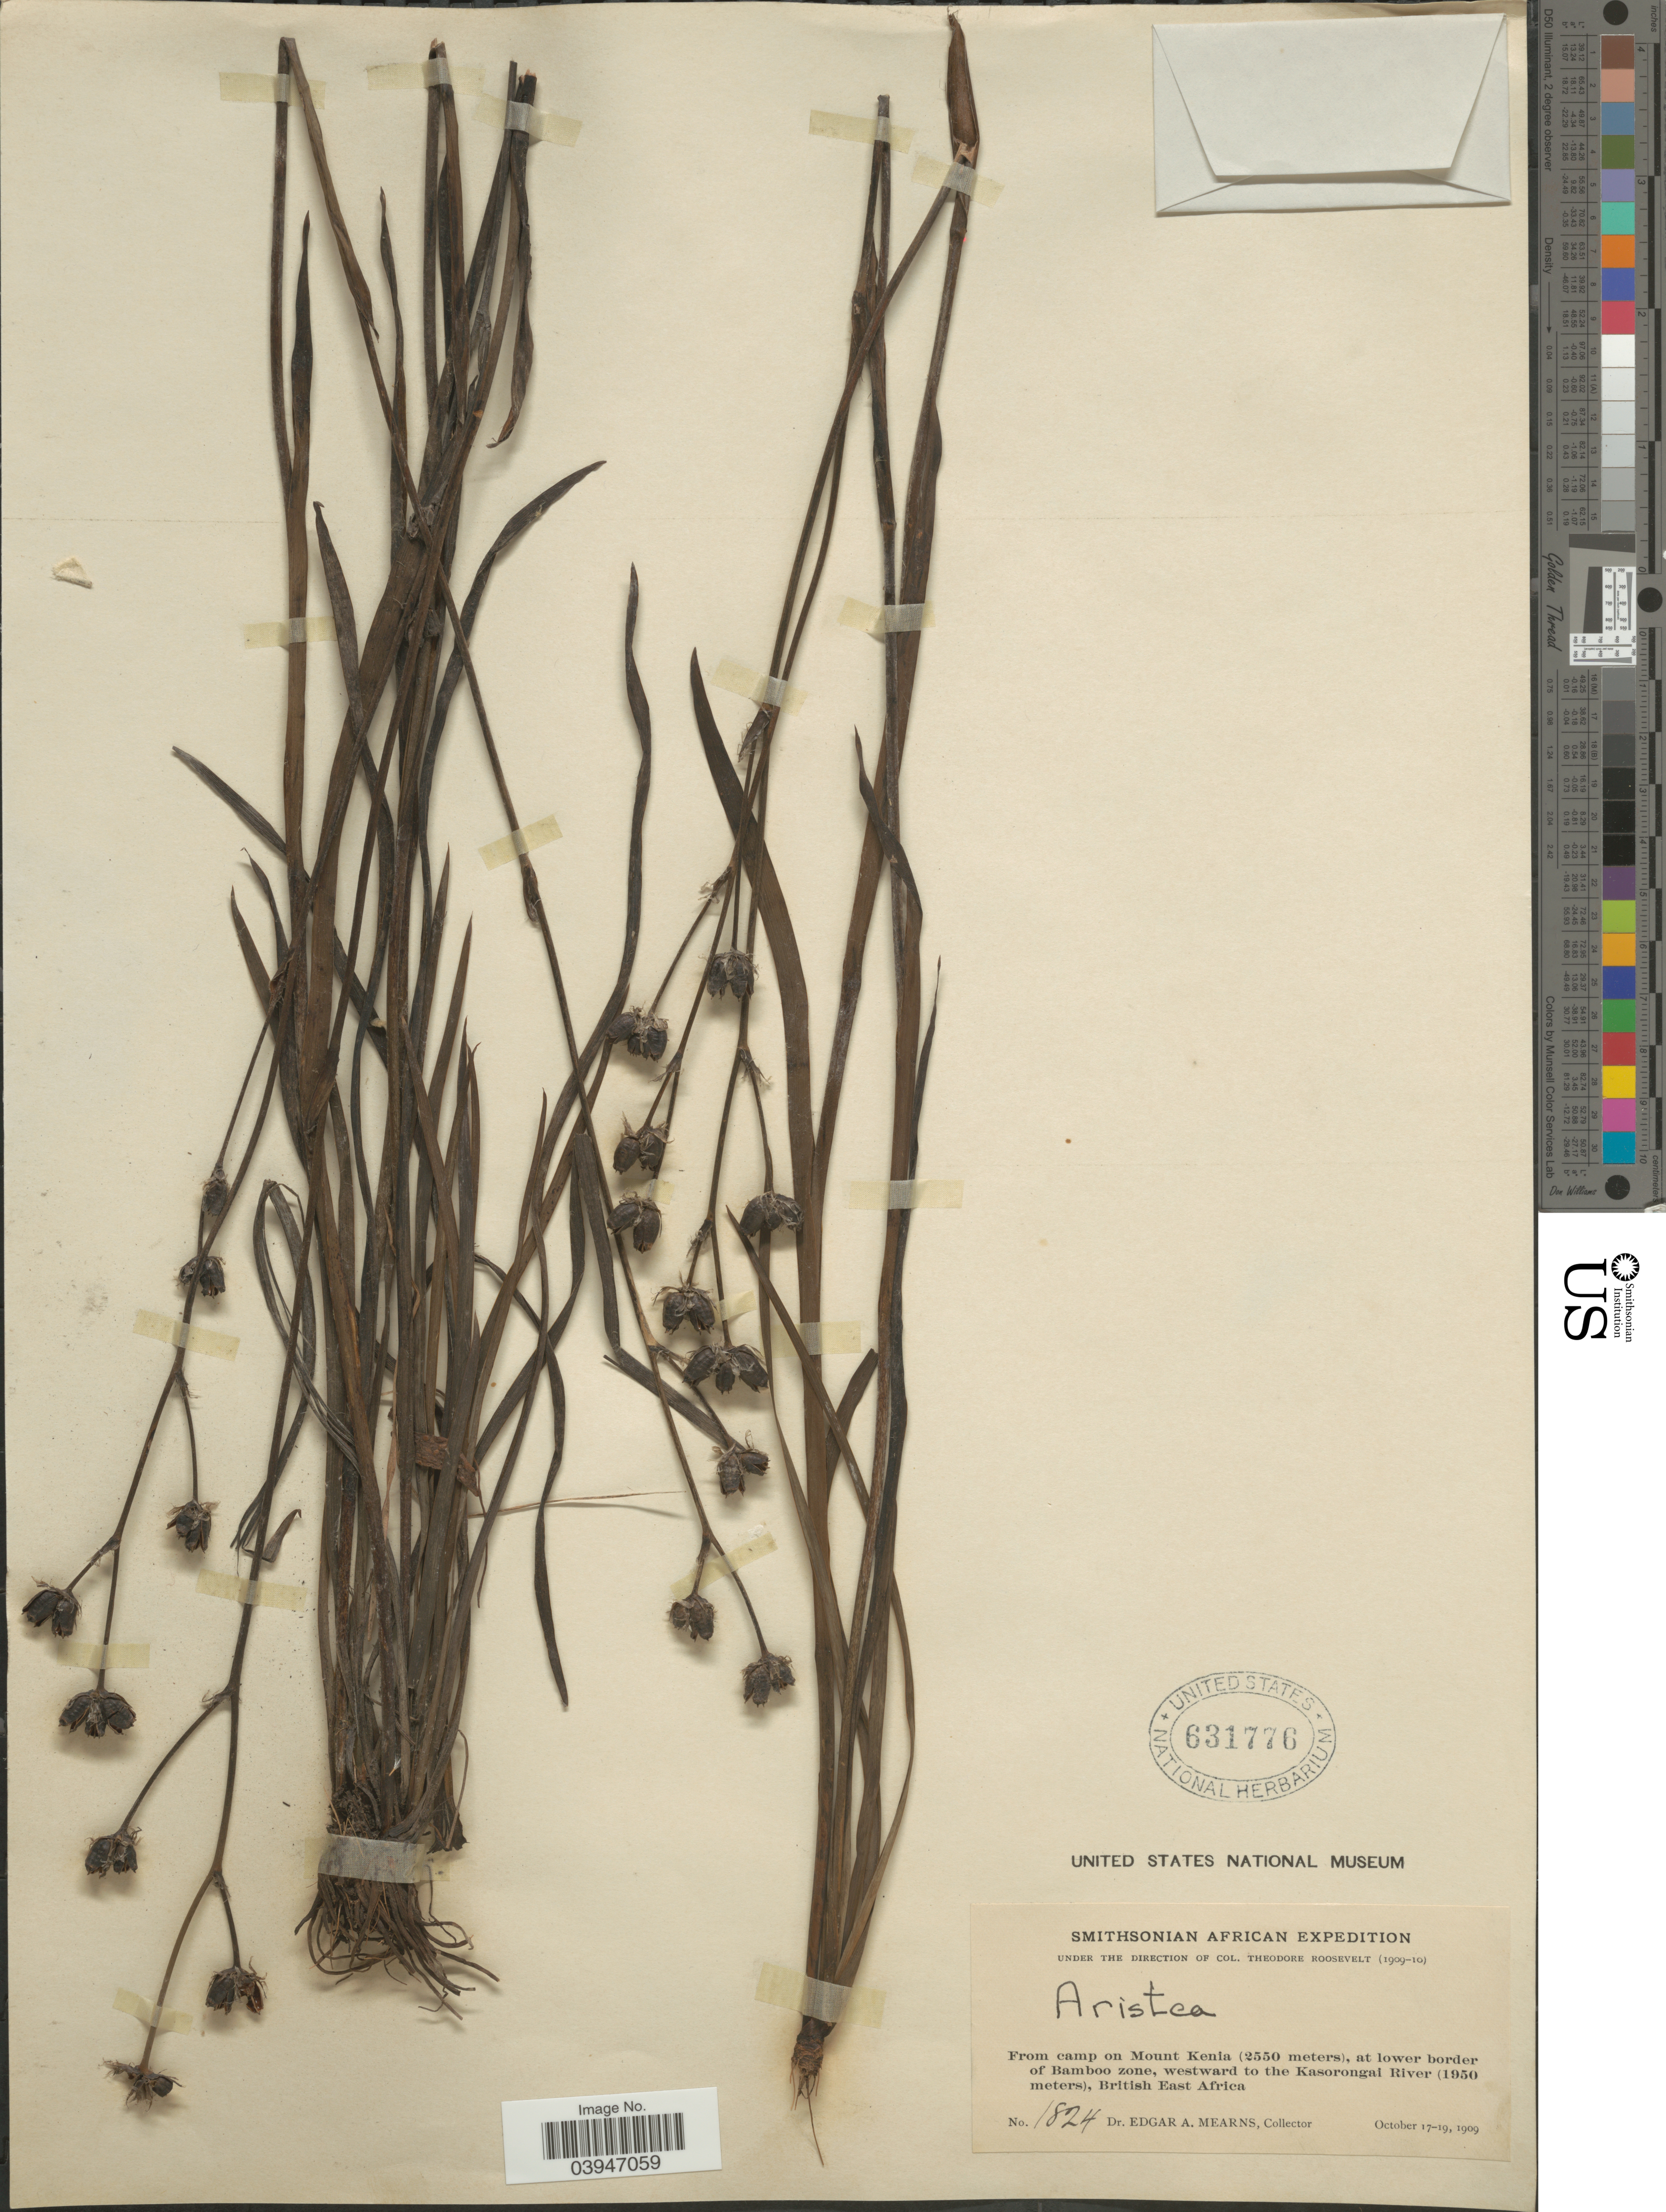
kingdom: Plantae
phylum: Tracheophyta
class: Liliopsida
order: Asparagales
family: Iridaceae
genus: Aristea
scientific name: Aristea sp.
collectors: E. A. Mearns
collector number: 1824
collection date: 1909-10-17/1909-10-19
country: Kenya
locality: From camp on Mount Kenia, at lower border of Bamboo zone, westward to the Kasorongai River, British East Africa.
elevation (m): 1950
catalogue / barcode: US 631776